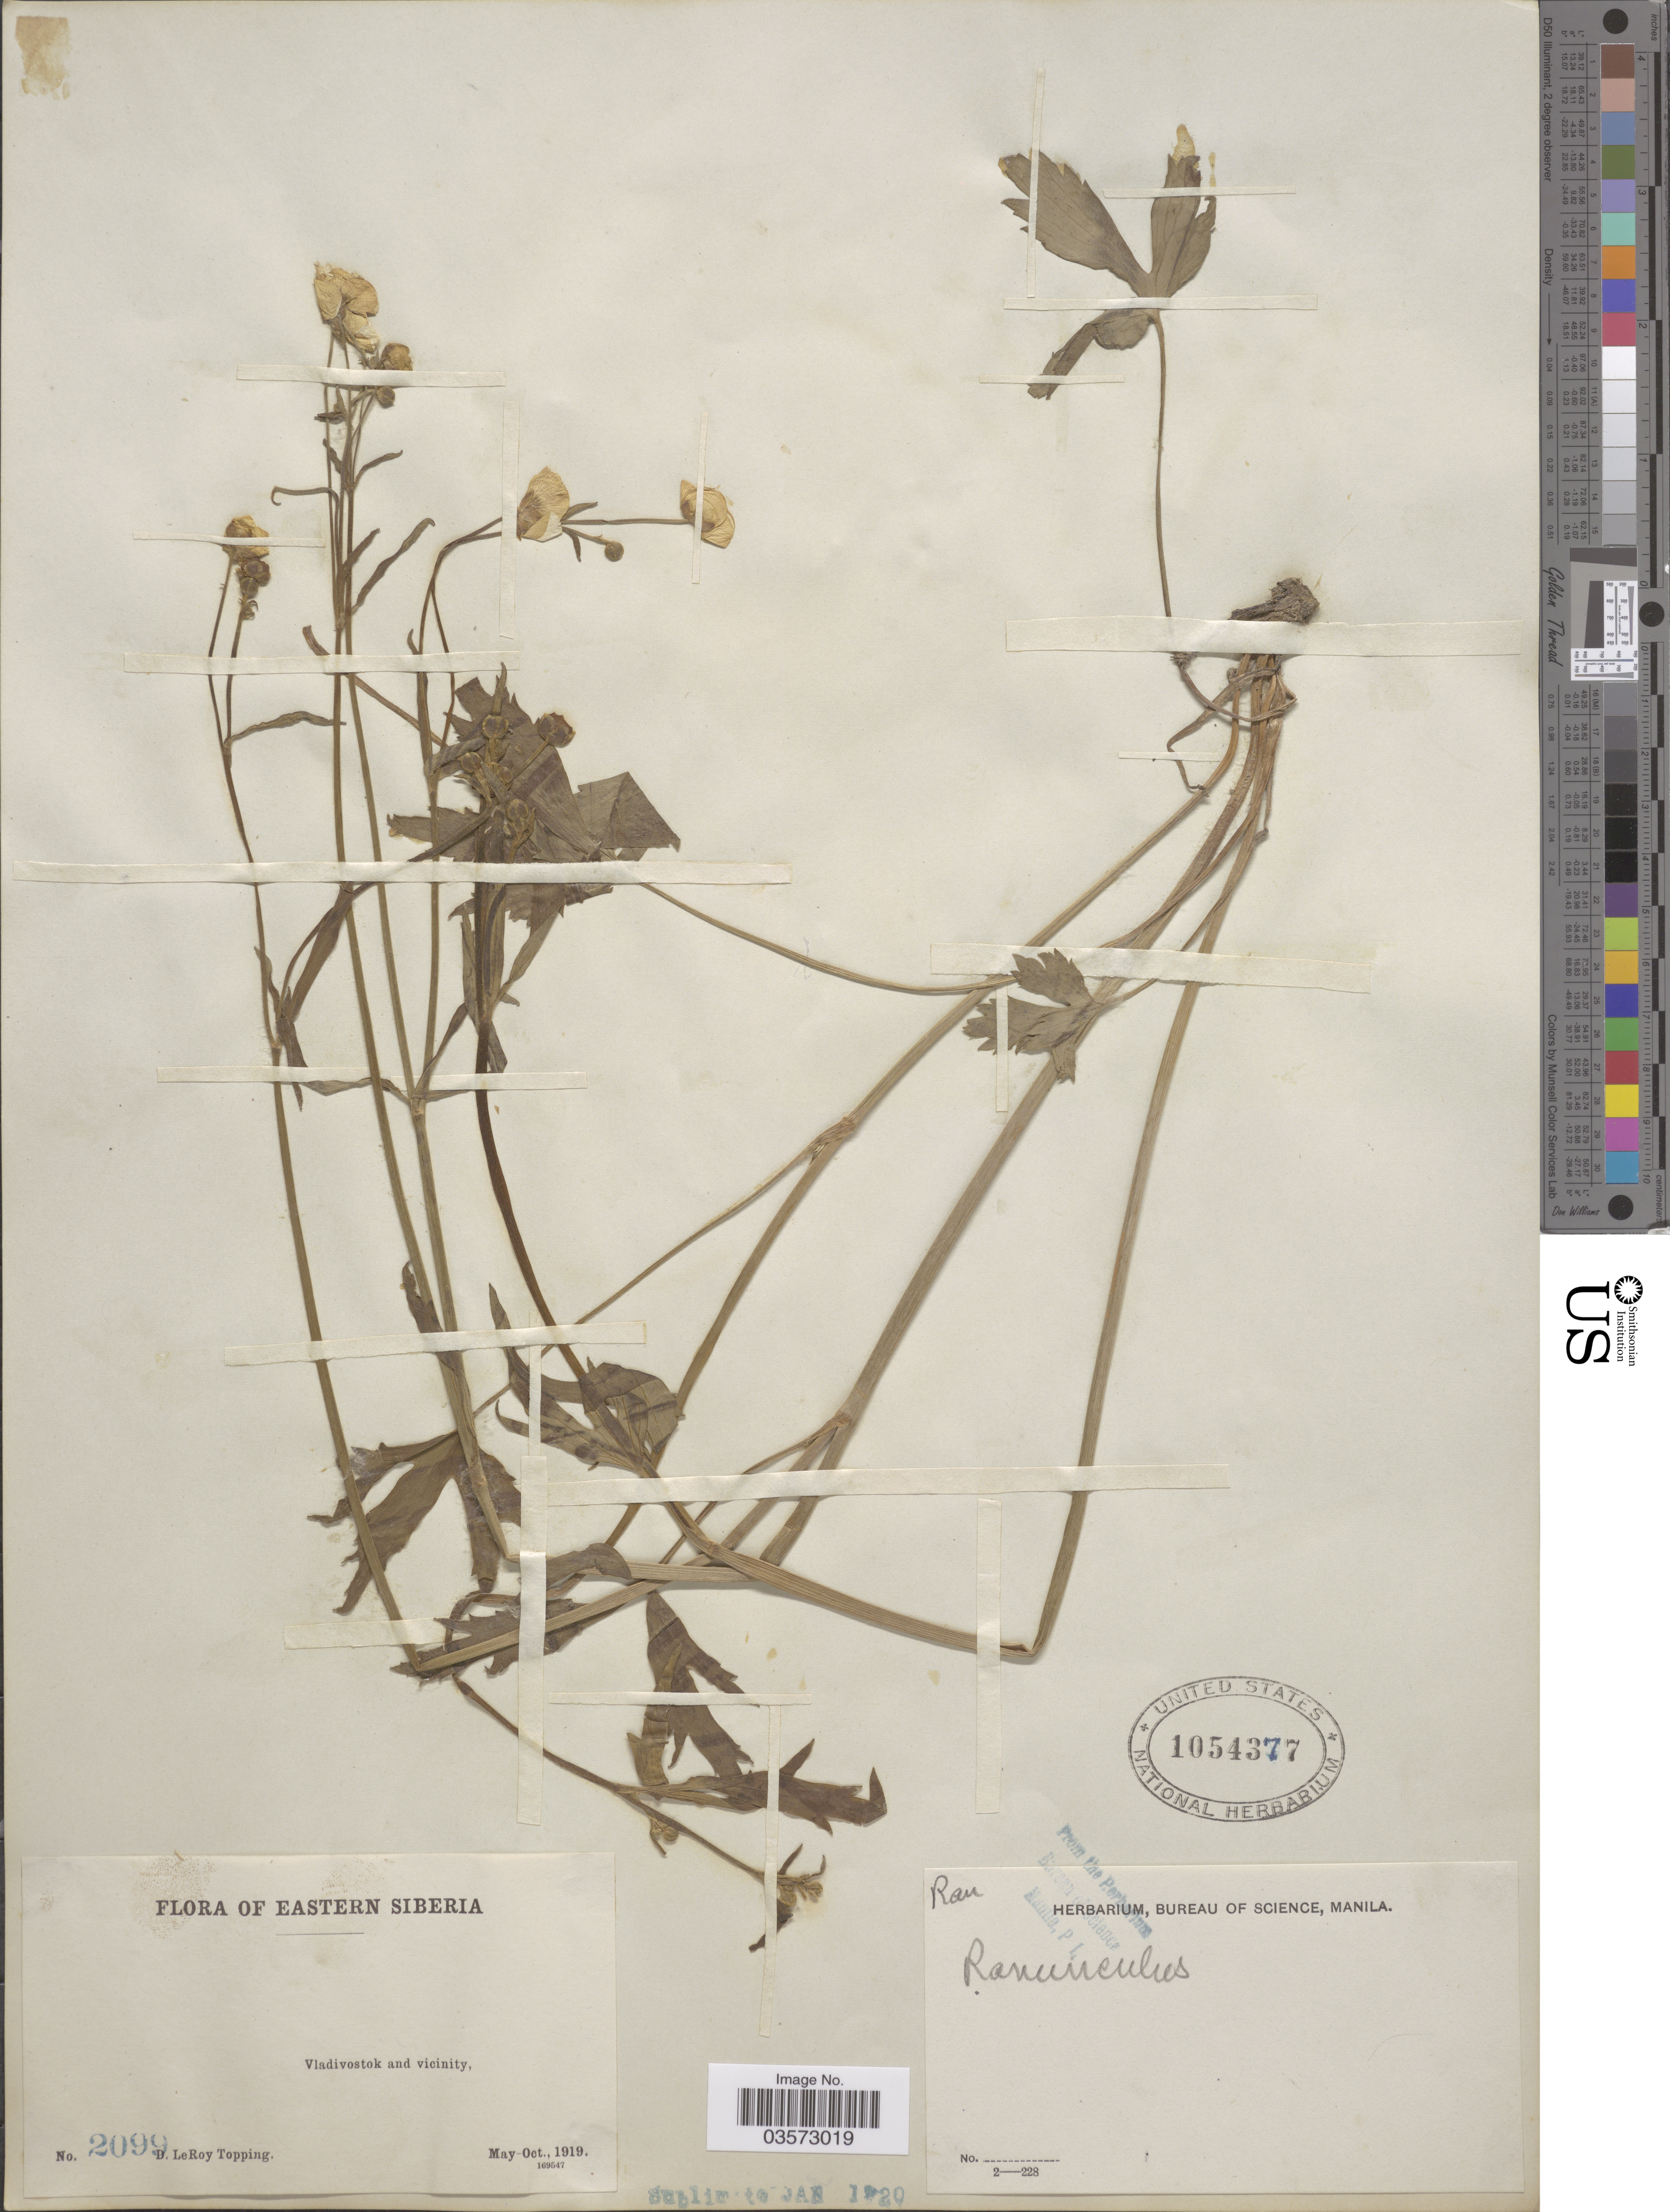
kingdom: Plantae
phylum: Tracheophyta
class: Magnoliopsida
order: Ranunculales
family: Ranunculaceae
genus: Ranunculus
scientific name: Ranunculus sp.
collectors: D. L. Topping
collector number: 2099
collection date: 1919-05/1919-10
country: Russian Federation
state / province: Primorsky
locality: Eastern Siberia. Vladivostok and vicinity.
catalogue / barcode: US 1054377